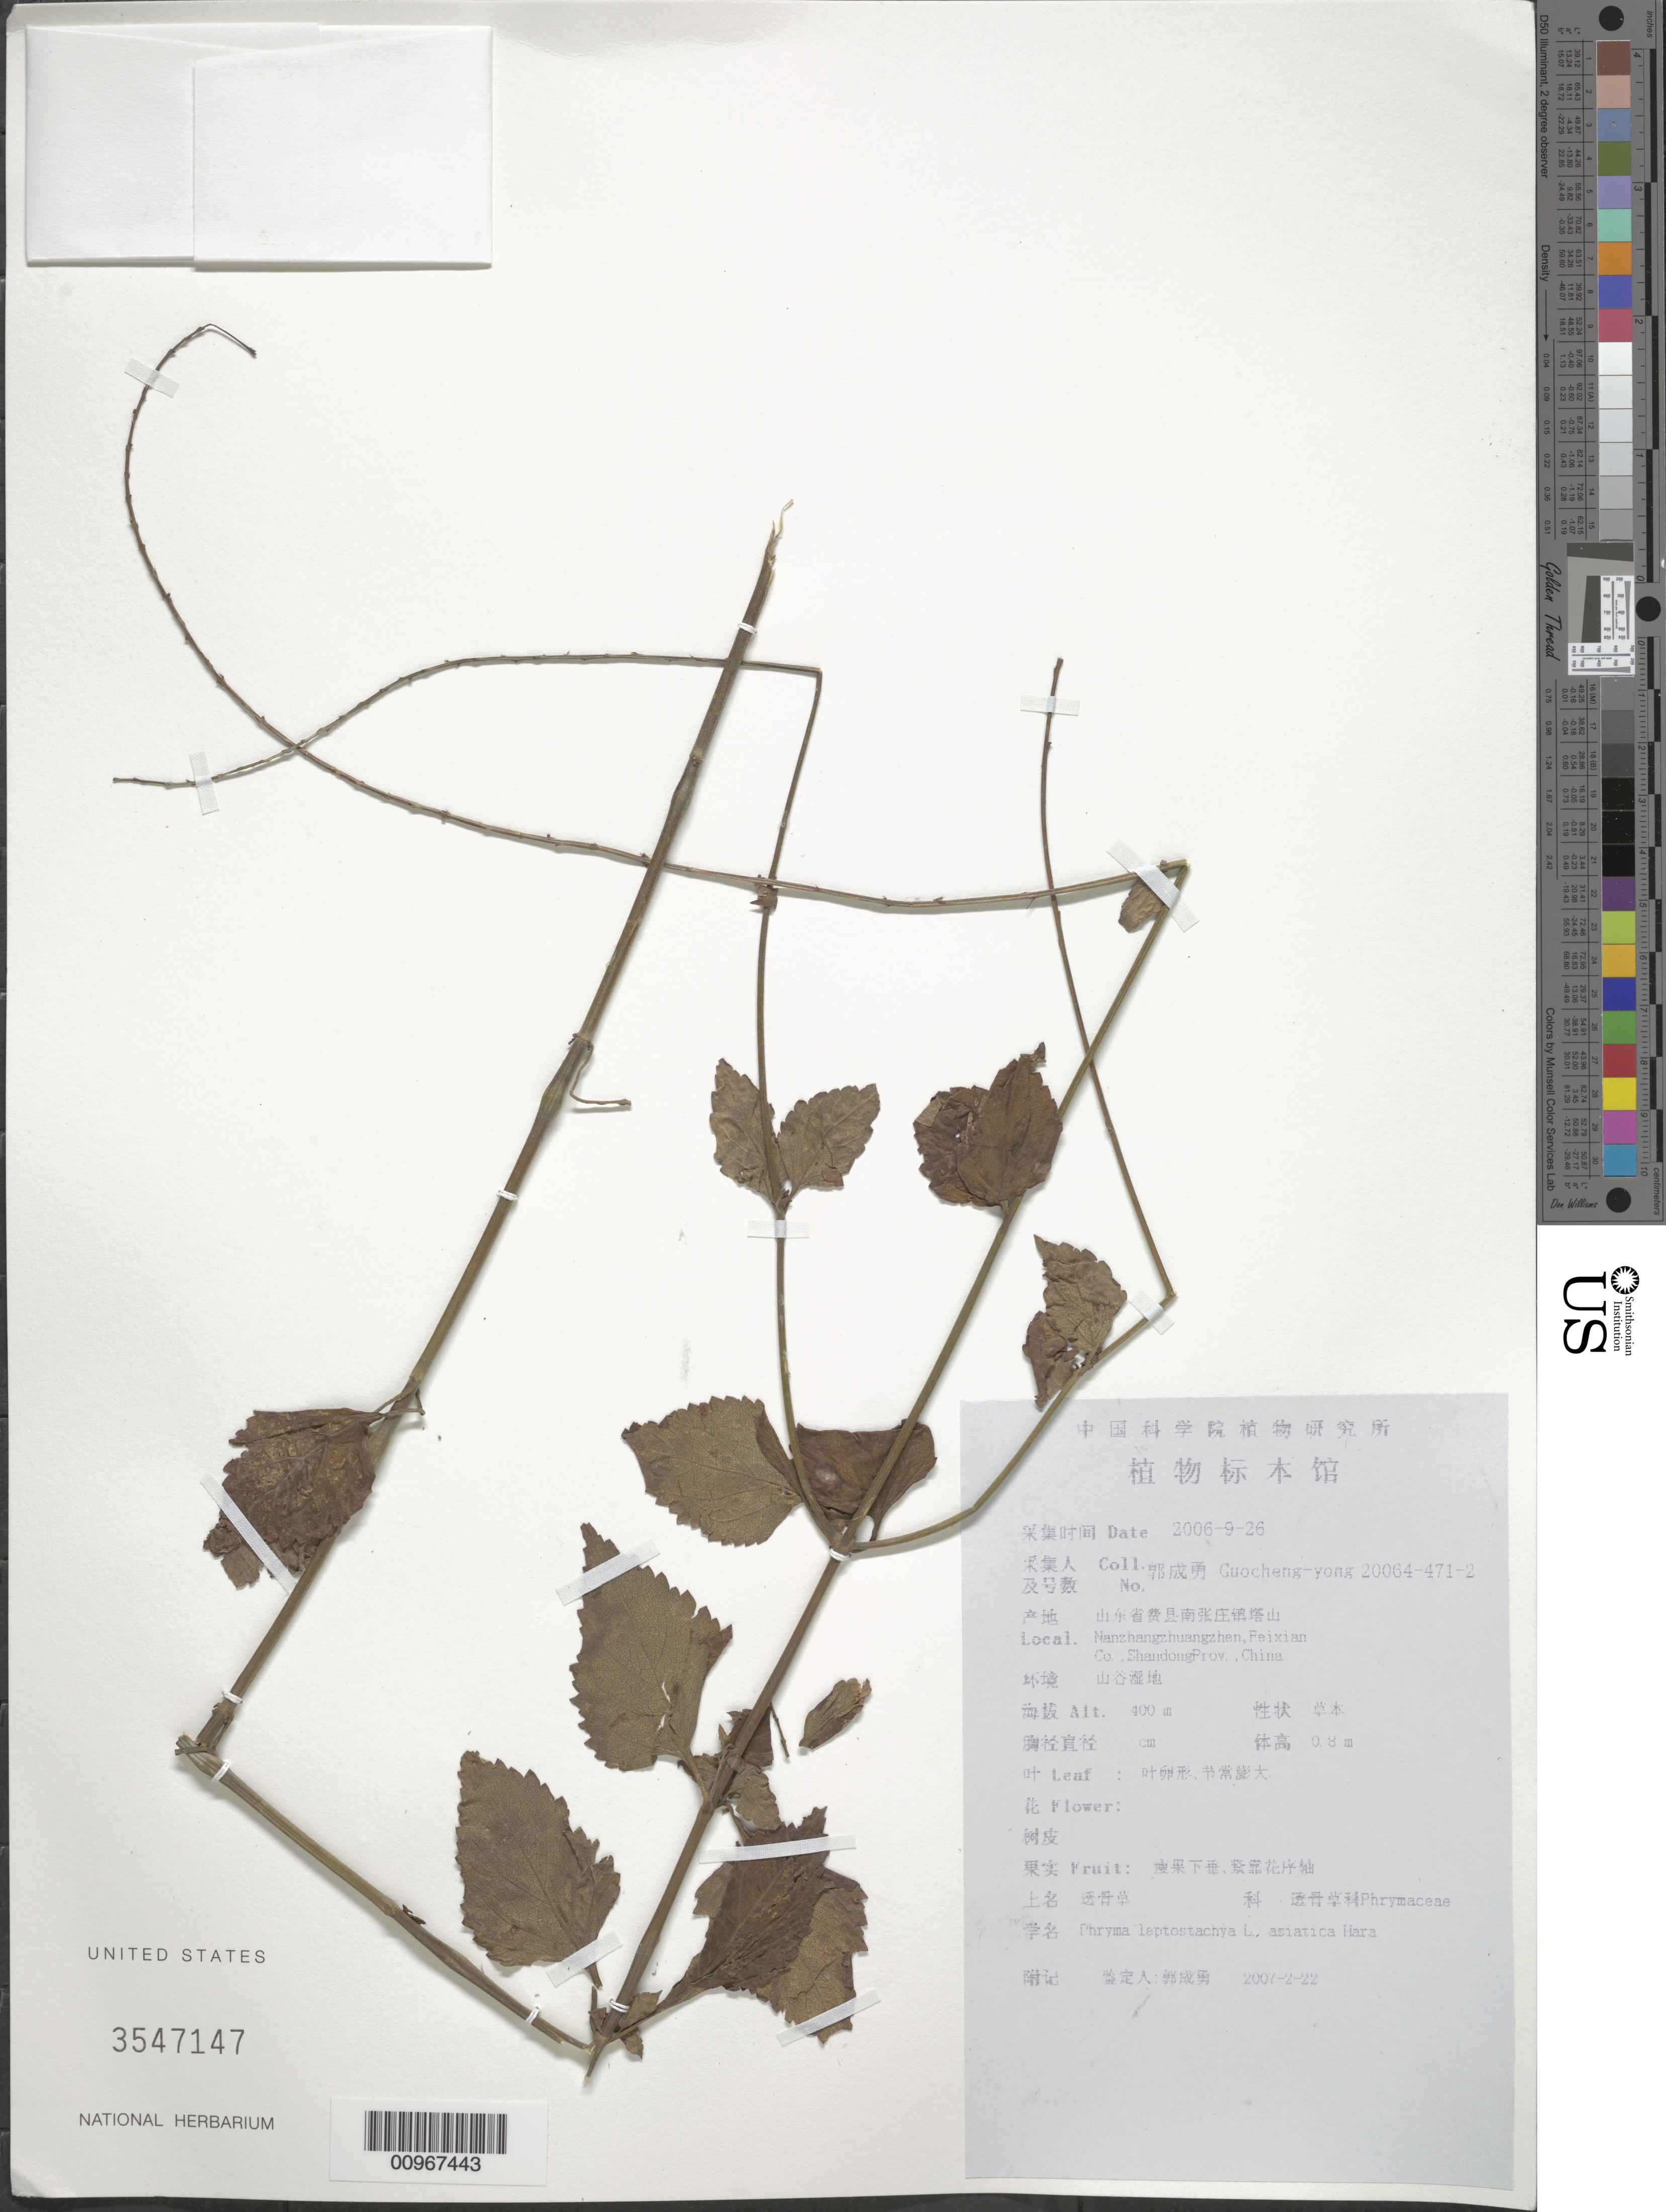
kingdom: Plantae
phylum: Tracheophyta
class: Magnoliopsida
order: Lamiales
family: Phrymaceae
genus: Phryma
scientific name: Phryma leptostachya var. asiatica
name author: H. Hara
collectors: Guo cheng-yong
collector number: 20064-471-2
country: China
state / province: Shandong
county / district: Feixian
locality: Nanzhangzhuangzhen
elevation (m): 400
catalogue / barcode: US 3547147